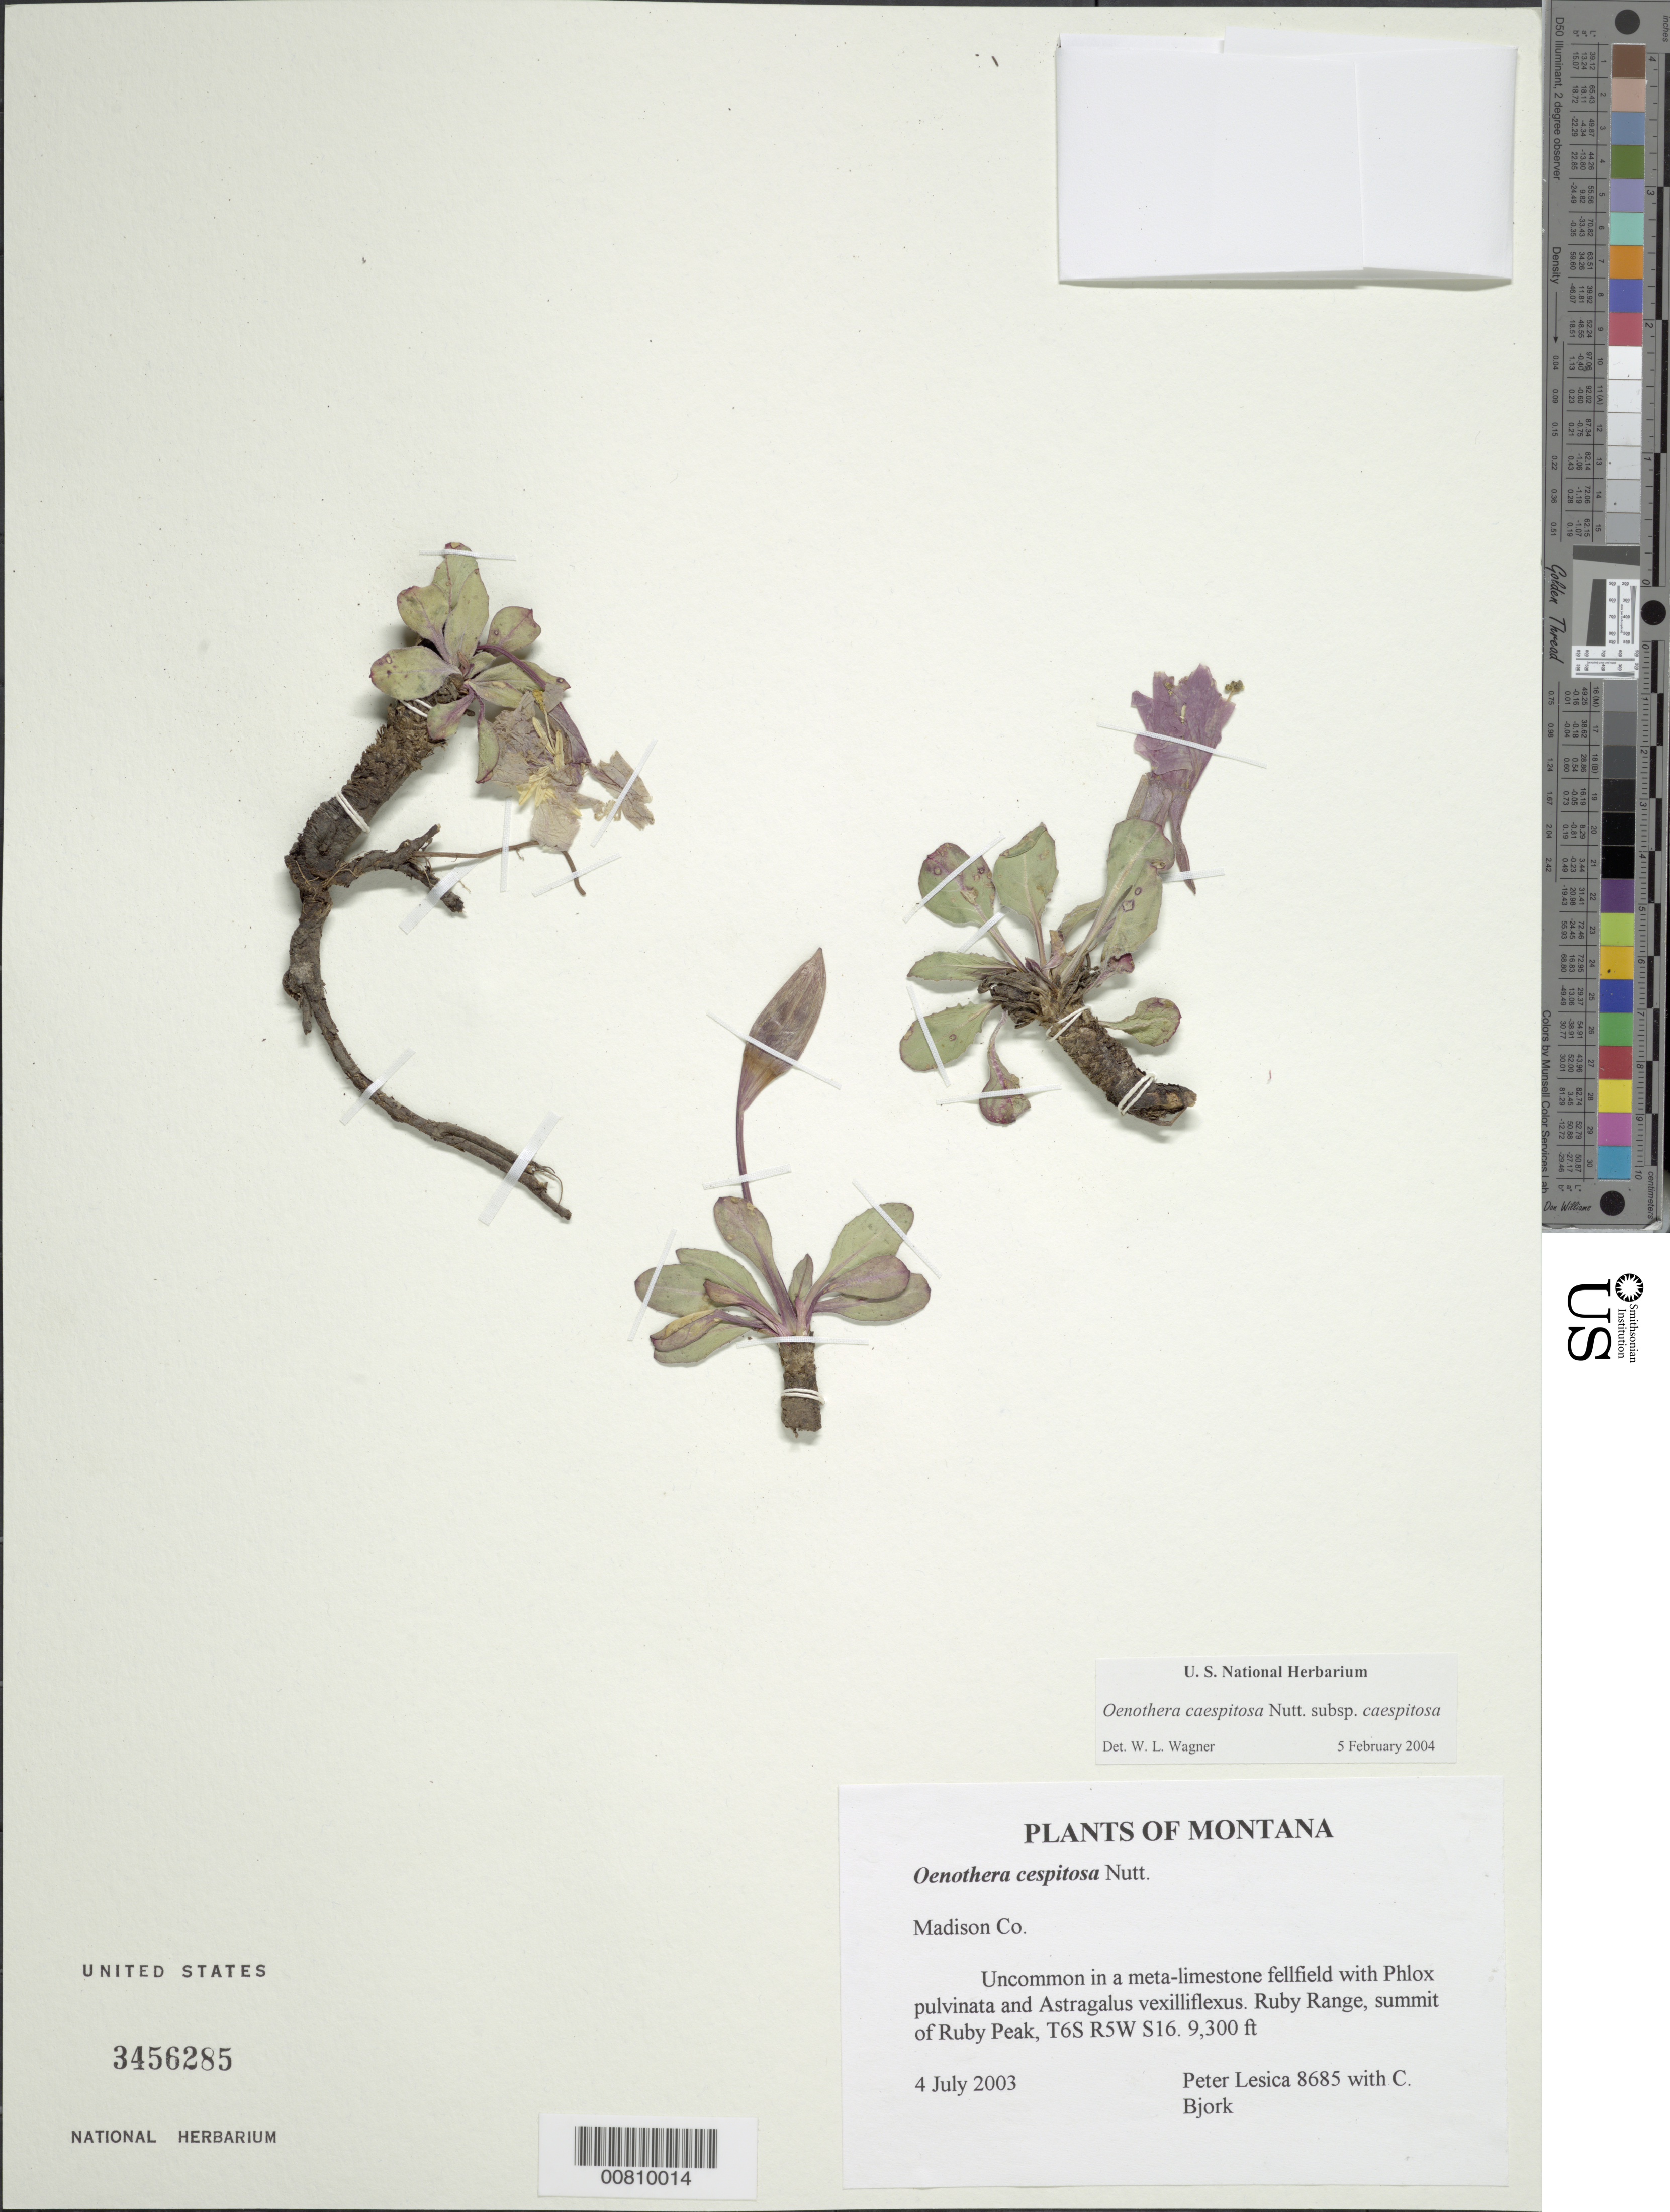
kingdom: Plantae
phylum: Tracheophyta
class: Magnoliopsida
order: Myrtales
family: Onagraceae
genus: Oenothera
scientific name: Oenothera cespitosa subsp. cespitosa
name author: Nutt.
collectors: P. Lesica & C. Bjork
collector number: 8685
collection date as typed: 04 Jul 2003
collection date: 2003-07-04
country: United States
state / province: Montana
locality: Ruby Peak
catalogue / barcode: US 3456285